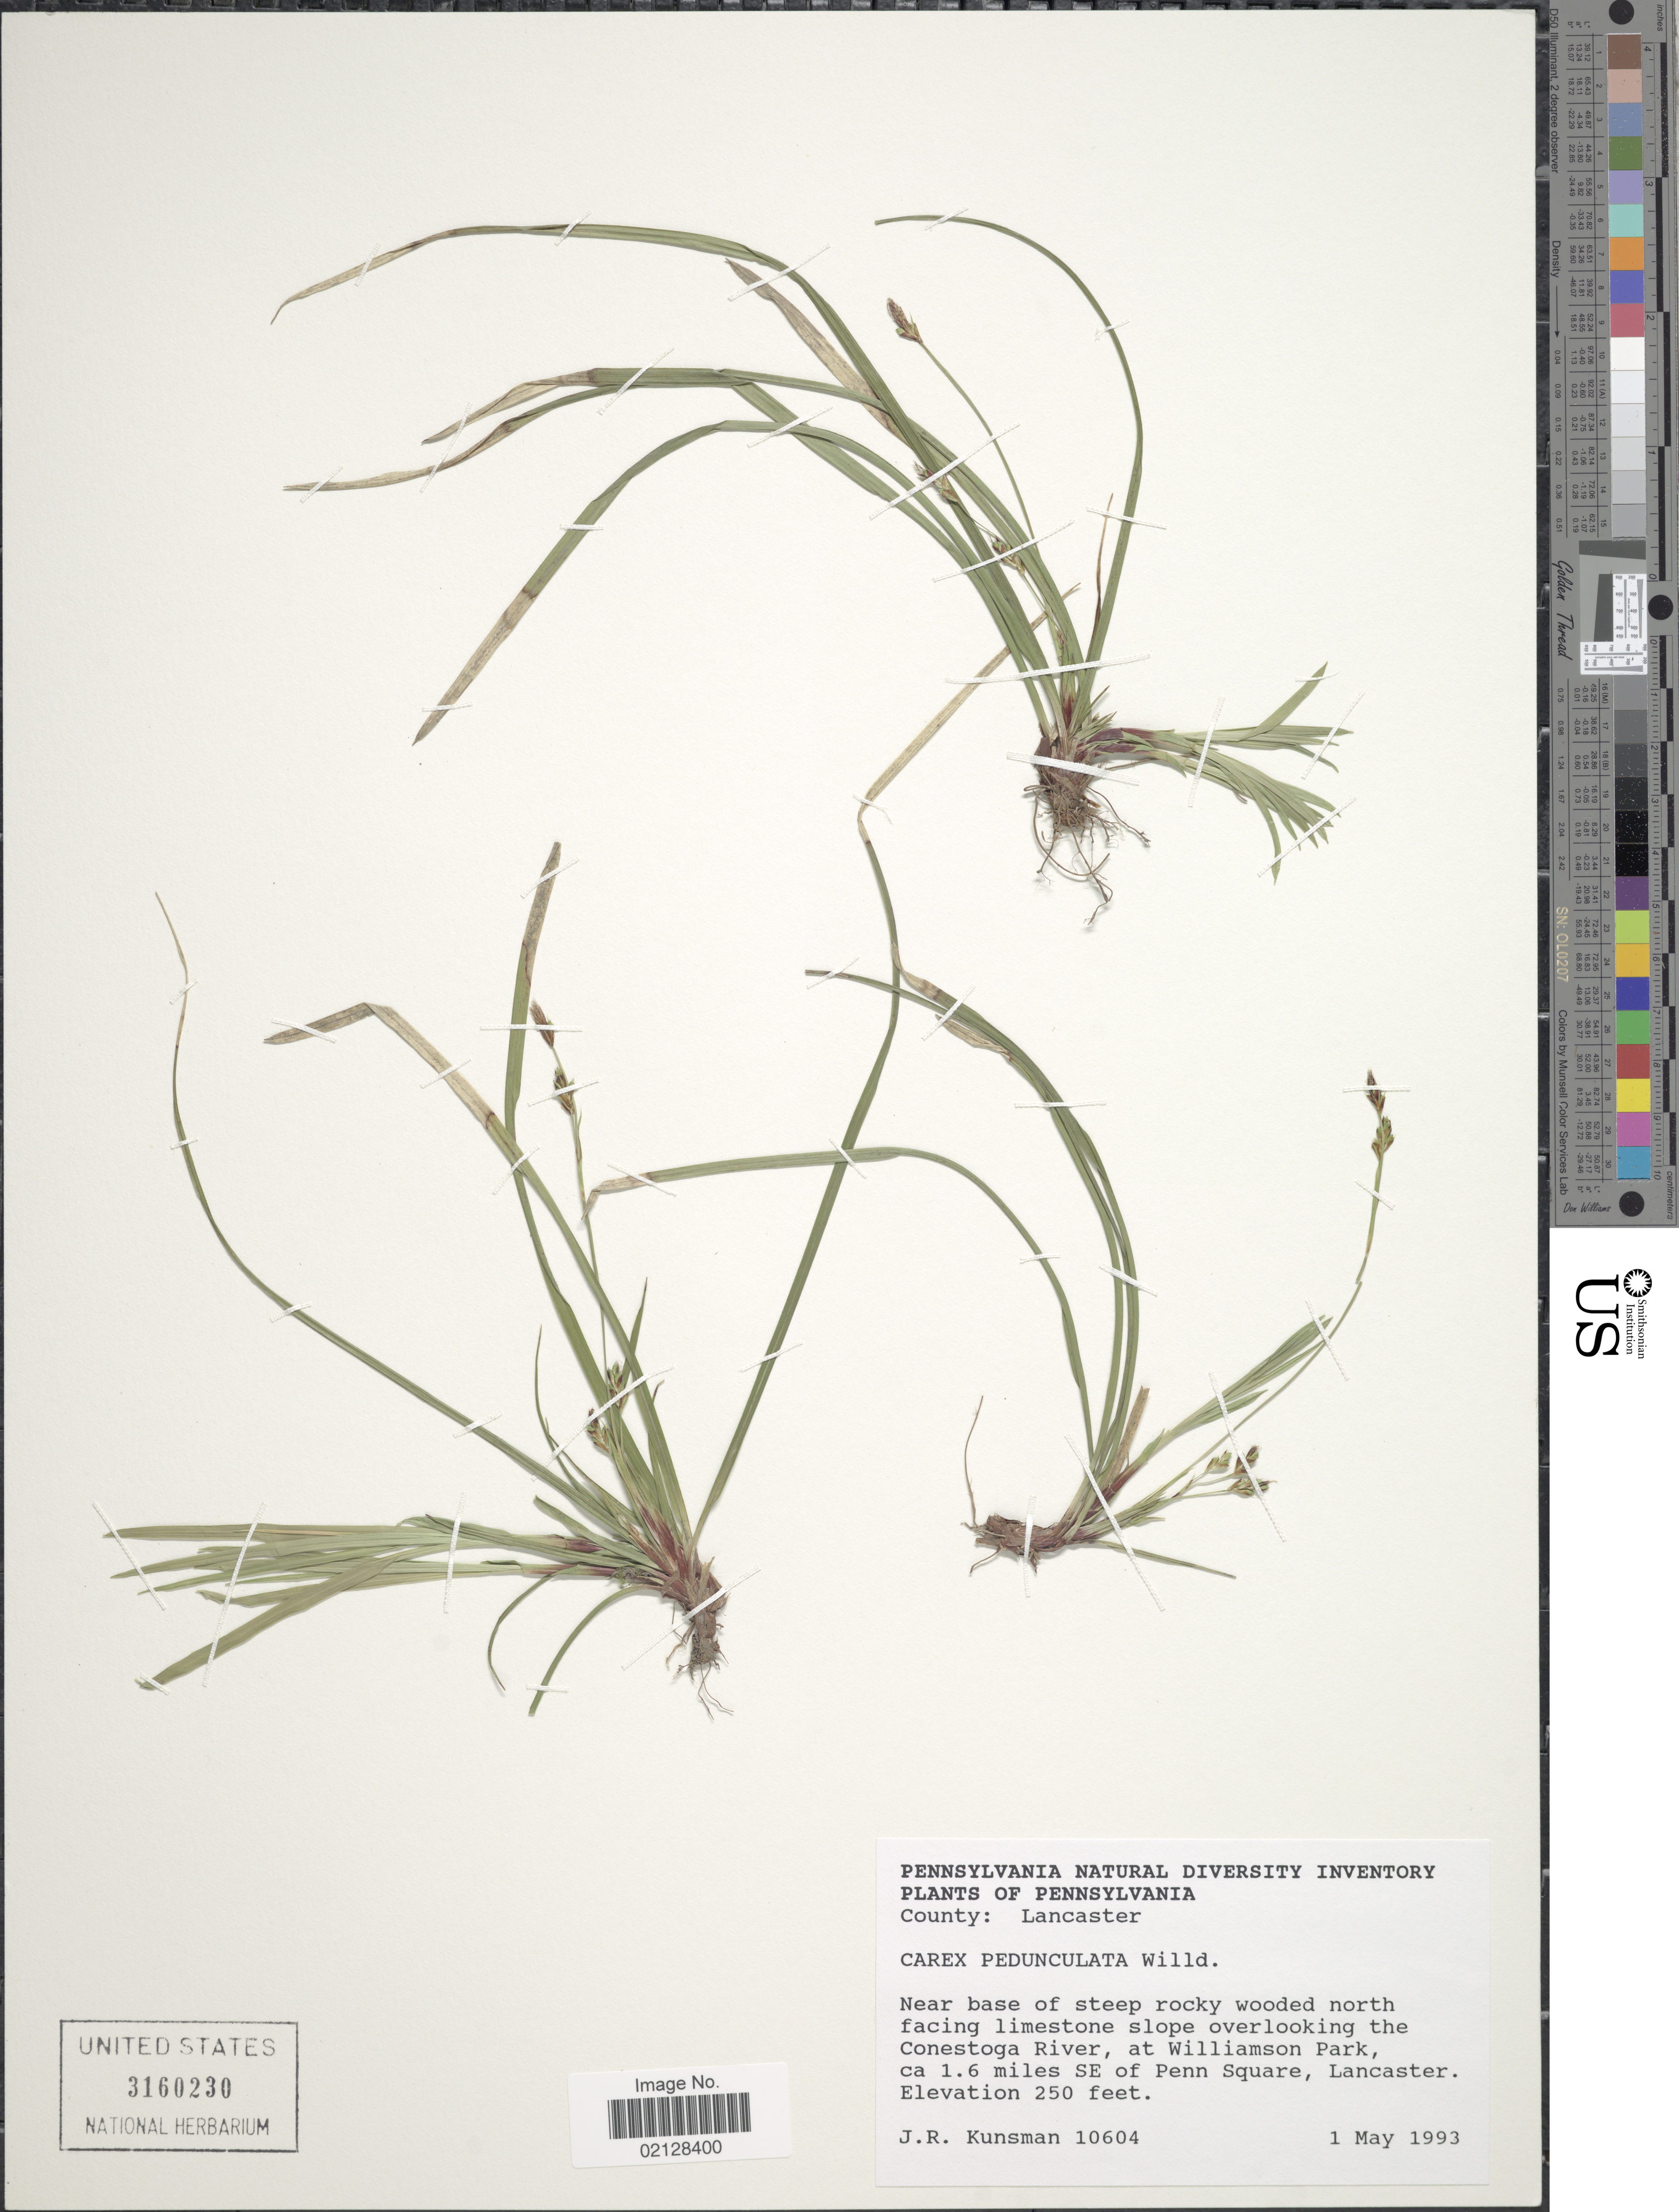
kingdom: Plantae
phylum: Tracheophyta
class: Liliopsida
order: Poales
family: Cyperaceae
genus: Carex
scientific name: Carex pedunculata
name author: Muhl. ex Willd.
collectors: J. Kunsman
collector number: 10604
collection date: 1993-05-01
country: United States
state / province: Pennsylvania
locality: County: Lancaster, Near base of steep rocky wooded north facing limestone slope overlooking the Conestoga River, at Williamson Park, 1.6 miles SE of Penn Square, Lancaster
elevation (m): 76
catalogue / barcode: US 3160230